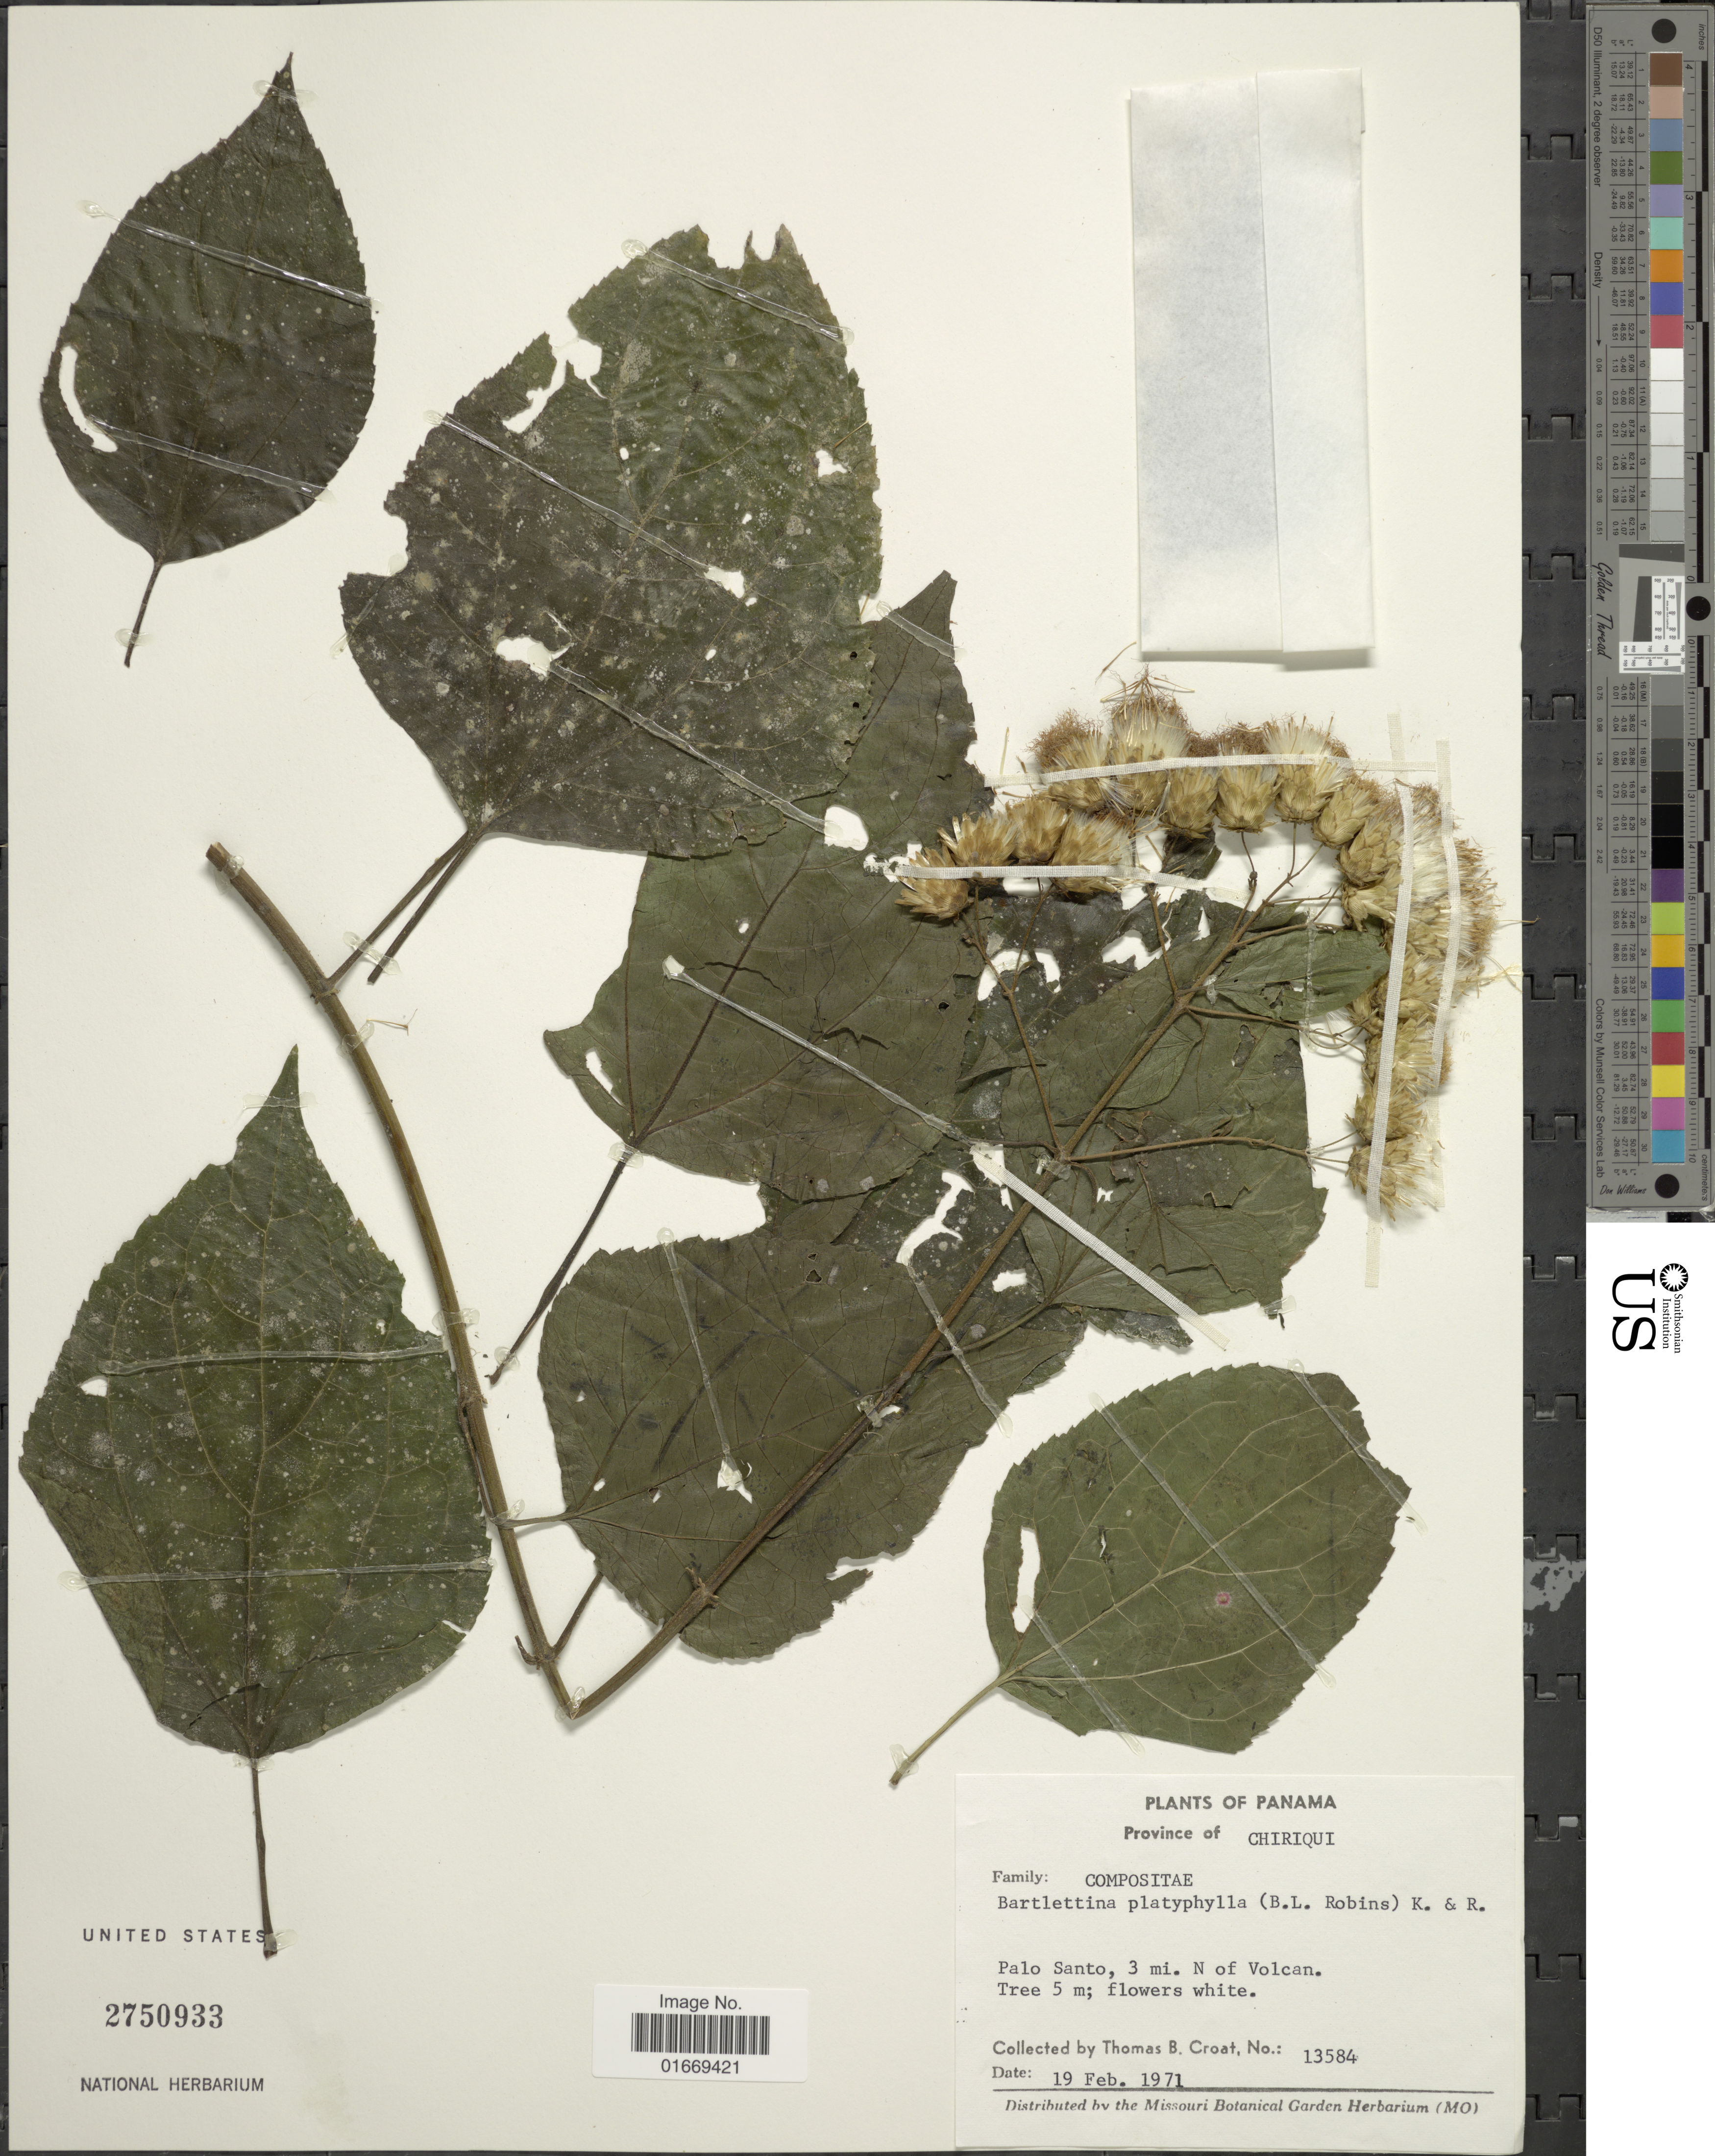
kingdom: Plantae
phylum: Tracheophyta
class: Magnoliopsida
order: Asterales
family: Asteraceae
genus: Bartlettina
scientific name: Bartlettina platyphylla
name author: (B.L. Rob.) R.M. King & H. Rob.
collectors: T. B. Croat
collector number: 13584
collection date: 1971-02-19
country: Panama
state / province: Chiriqui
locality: Palo Santo, 3 mi. N of Volcan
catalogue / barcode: US 2750933